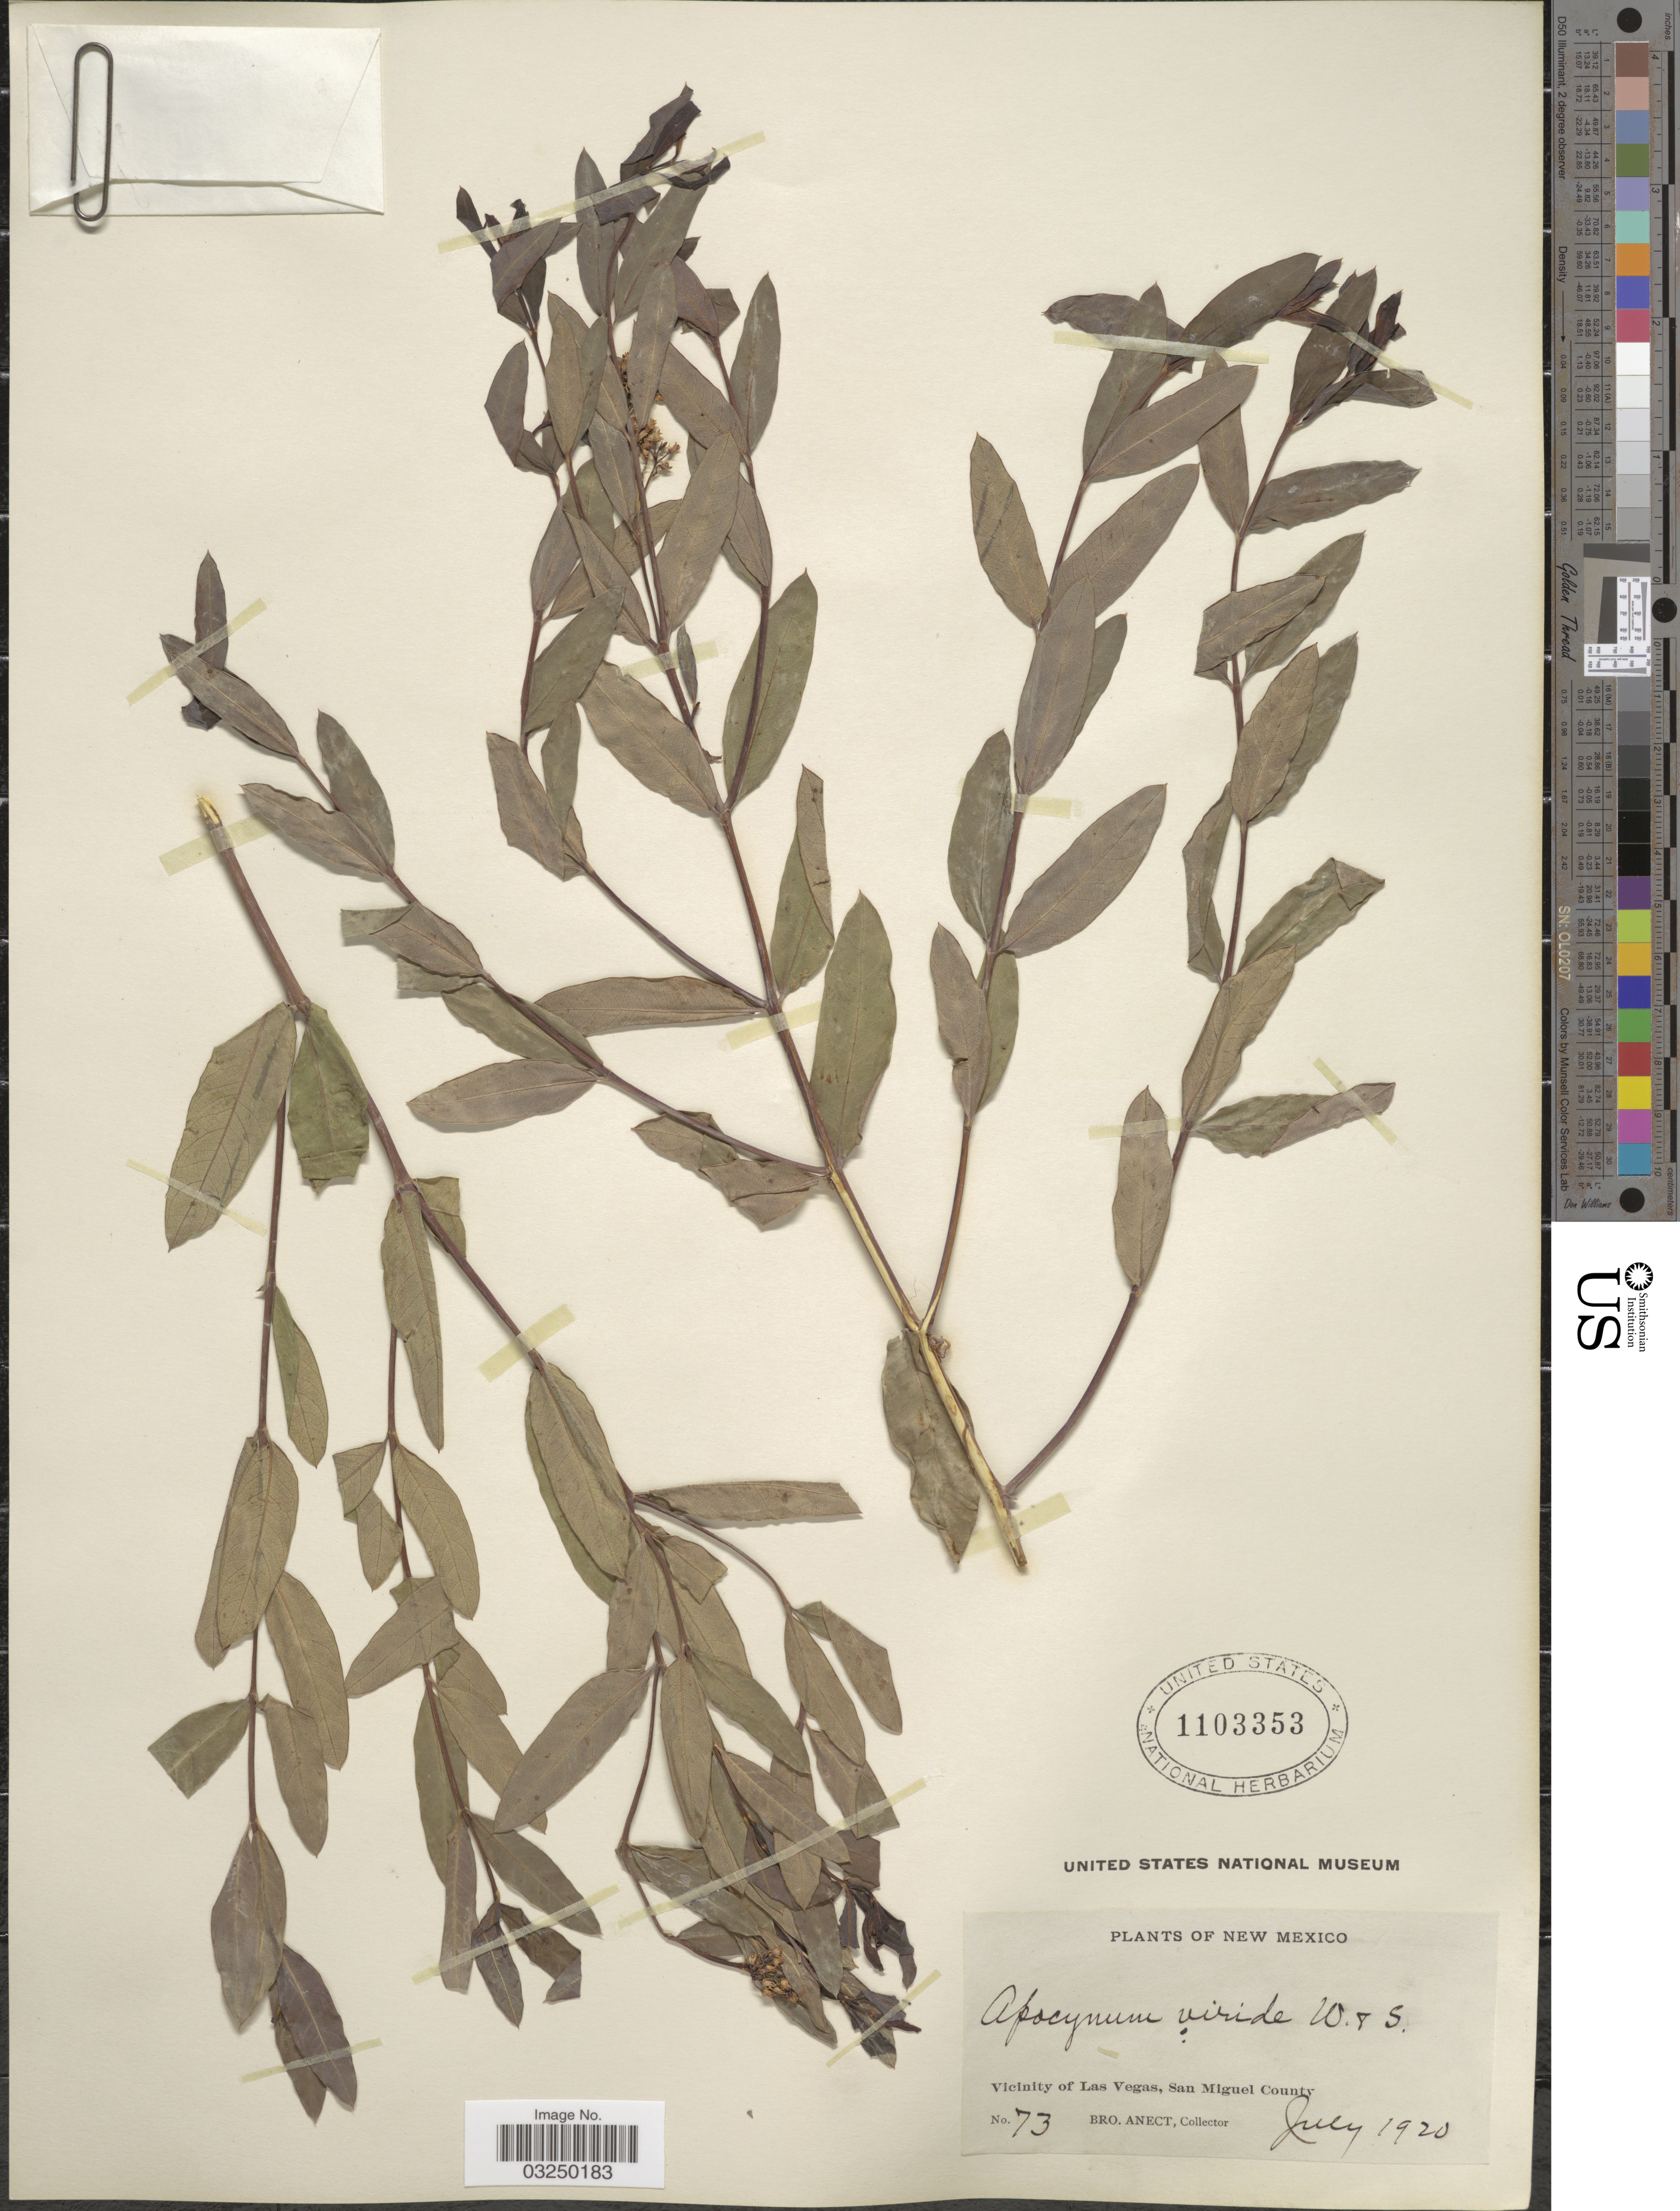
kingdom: Plantae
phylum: Tracheophyta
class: Magnoliopsida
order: Gentianales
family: Apocynaceae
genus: Apocynum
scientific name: Apocynum viride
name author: Wooton & Standl.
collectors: B. Anect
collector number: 73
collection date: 1920-07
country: United States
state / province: New Mexico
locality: Vicinity of Las Vegas, San Miguel County.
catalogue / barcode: US 1103353